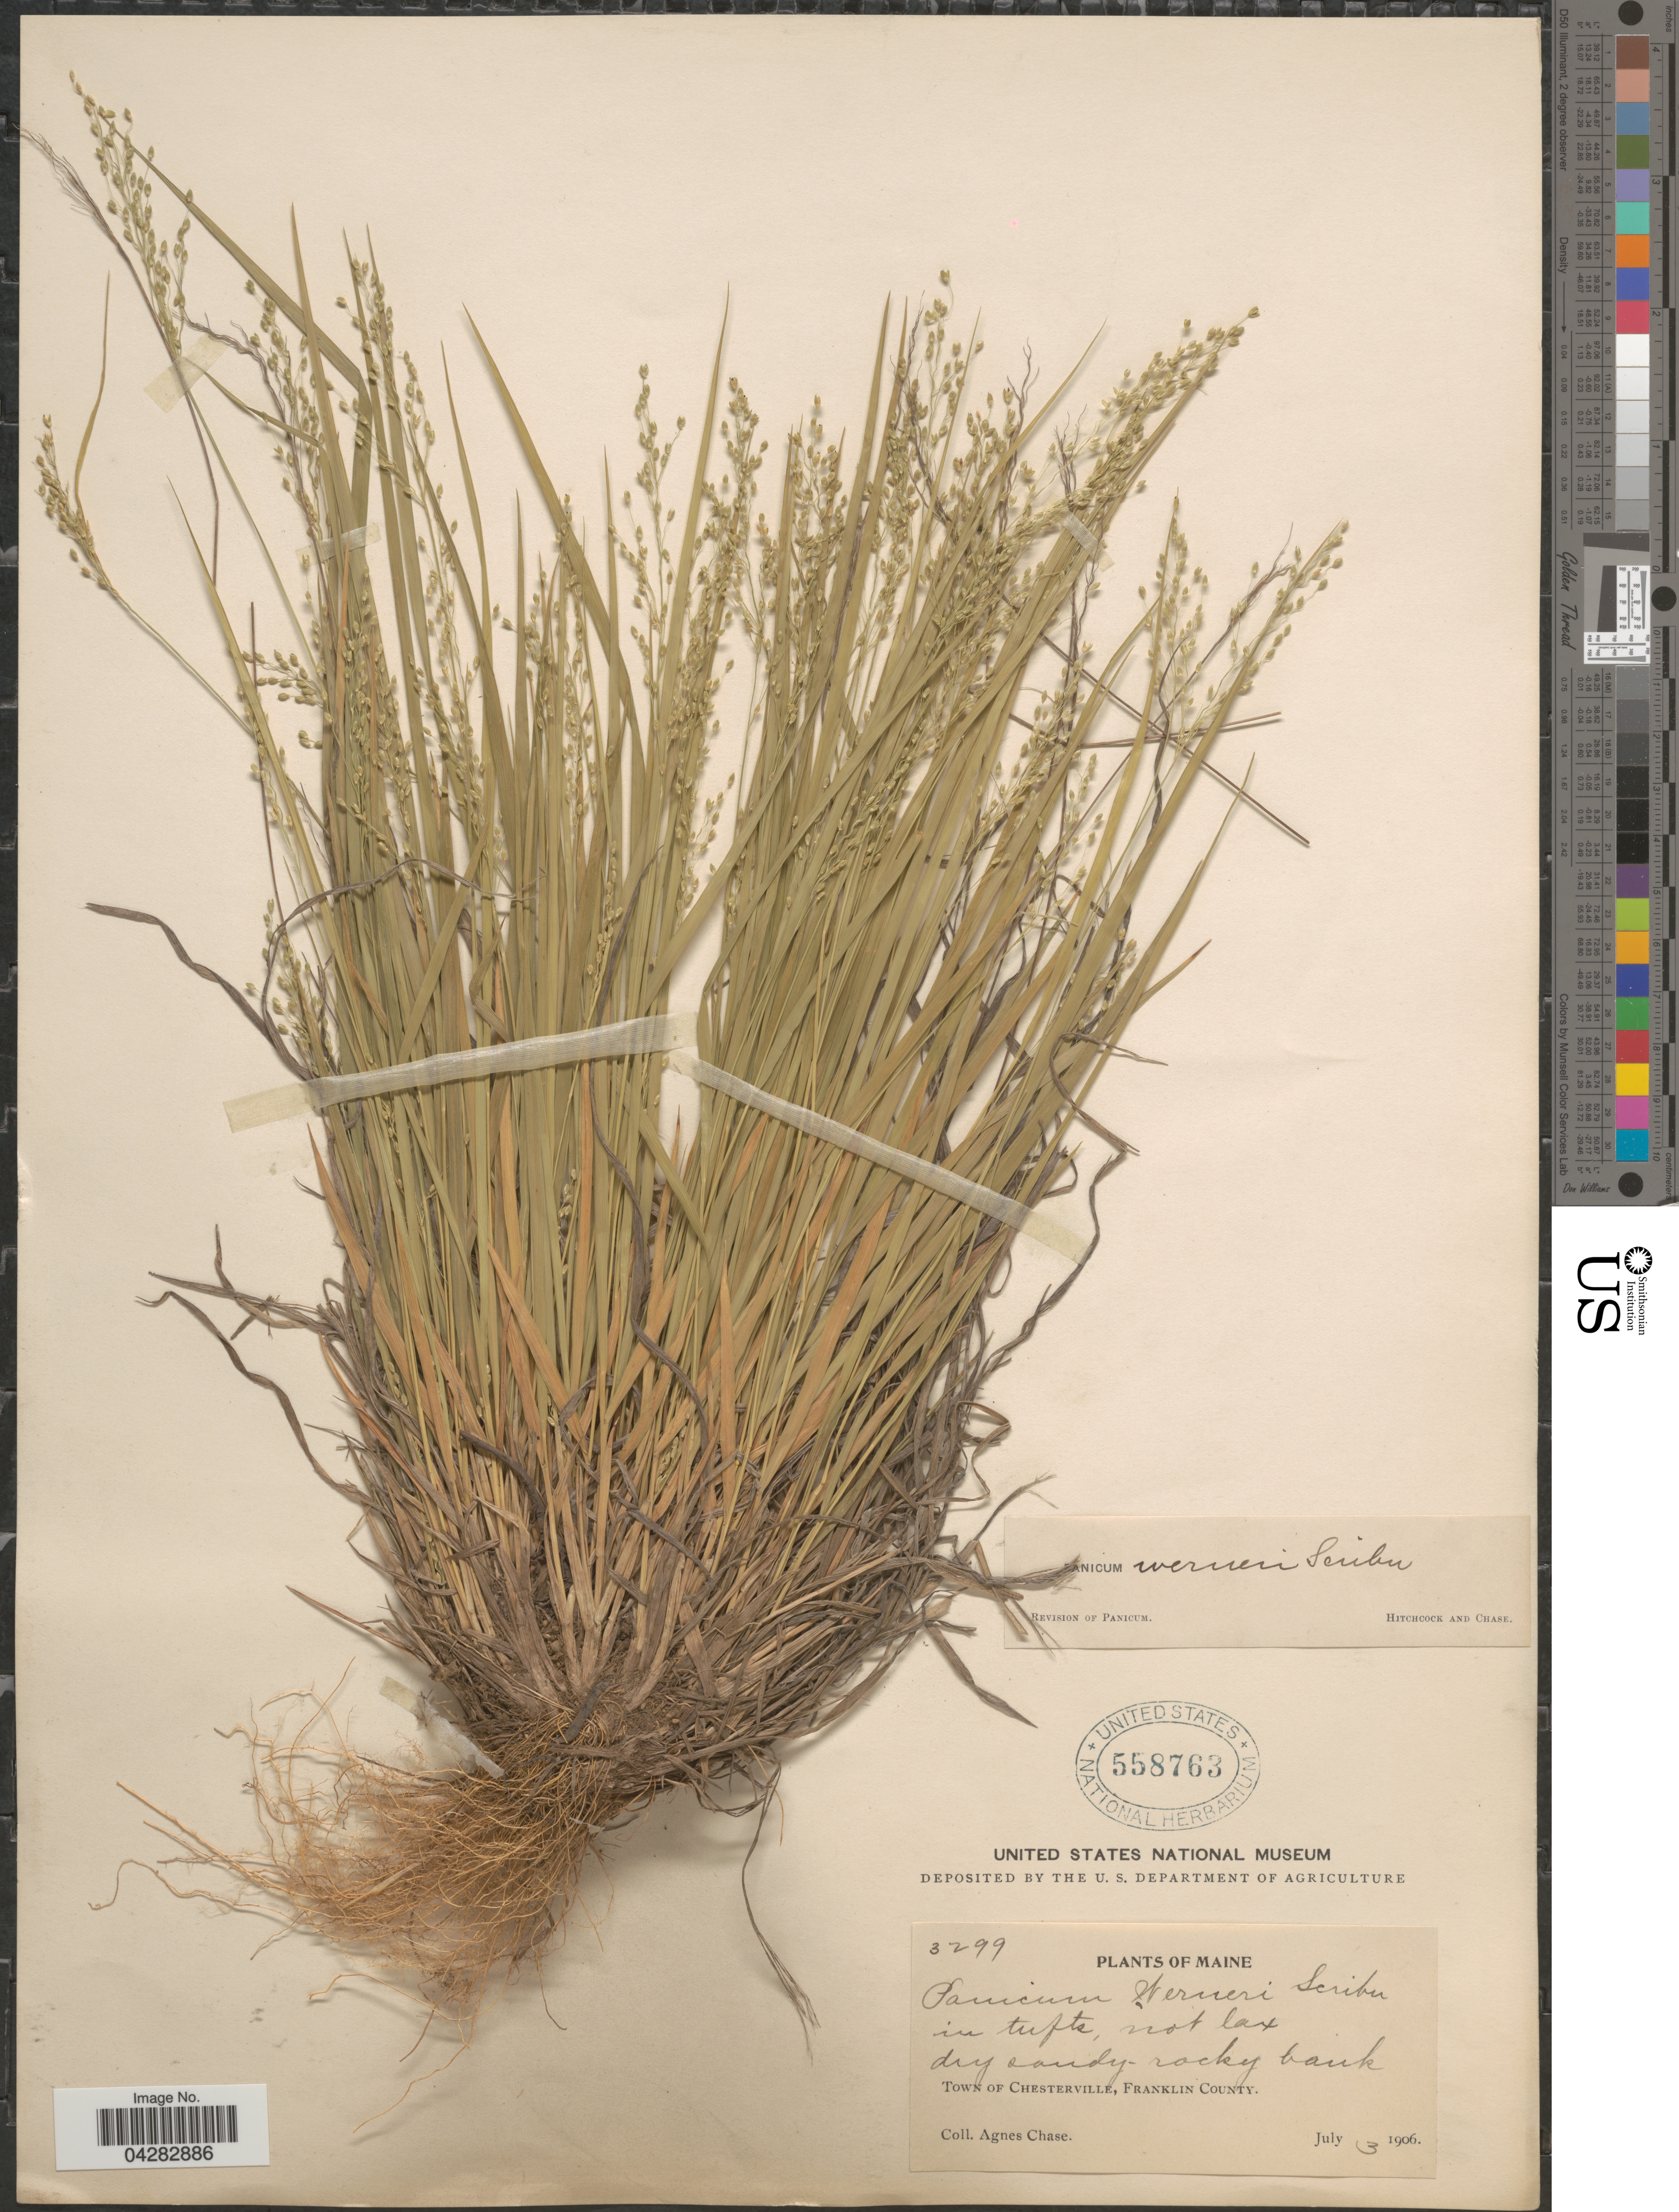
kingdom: Plantae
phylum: Tracheophyta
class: Liliopsida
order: Poales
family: Poaceae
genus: Dichanthelium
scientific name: Dichanthelium linearifolium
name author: (Scribn.) Gould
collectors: A. Chase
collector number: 3299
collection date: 1906-07-03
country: United States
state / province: Maine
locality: Town of Chesterville, Franklin County.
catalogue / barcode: US 558763